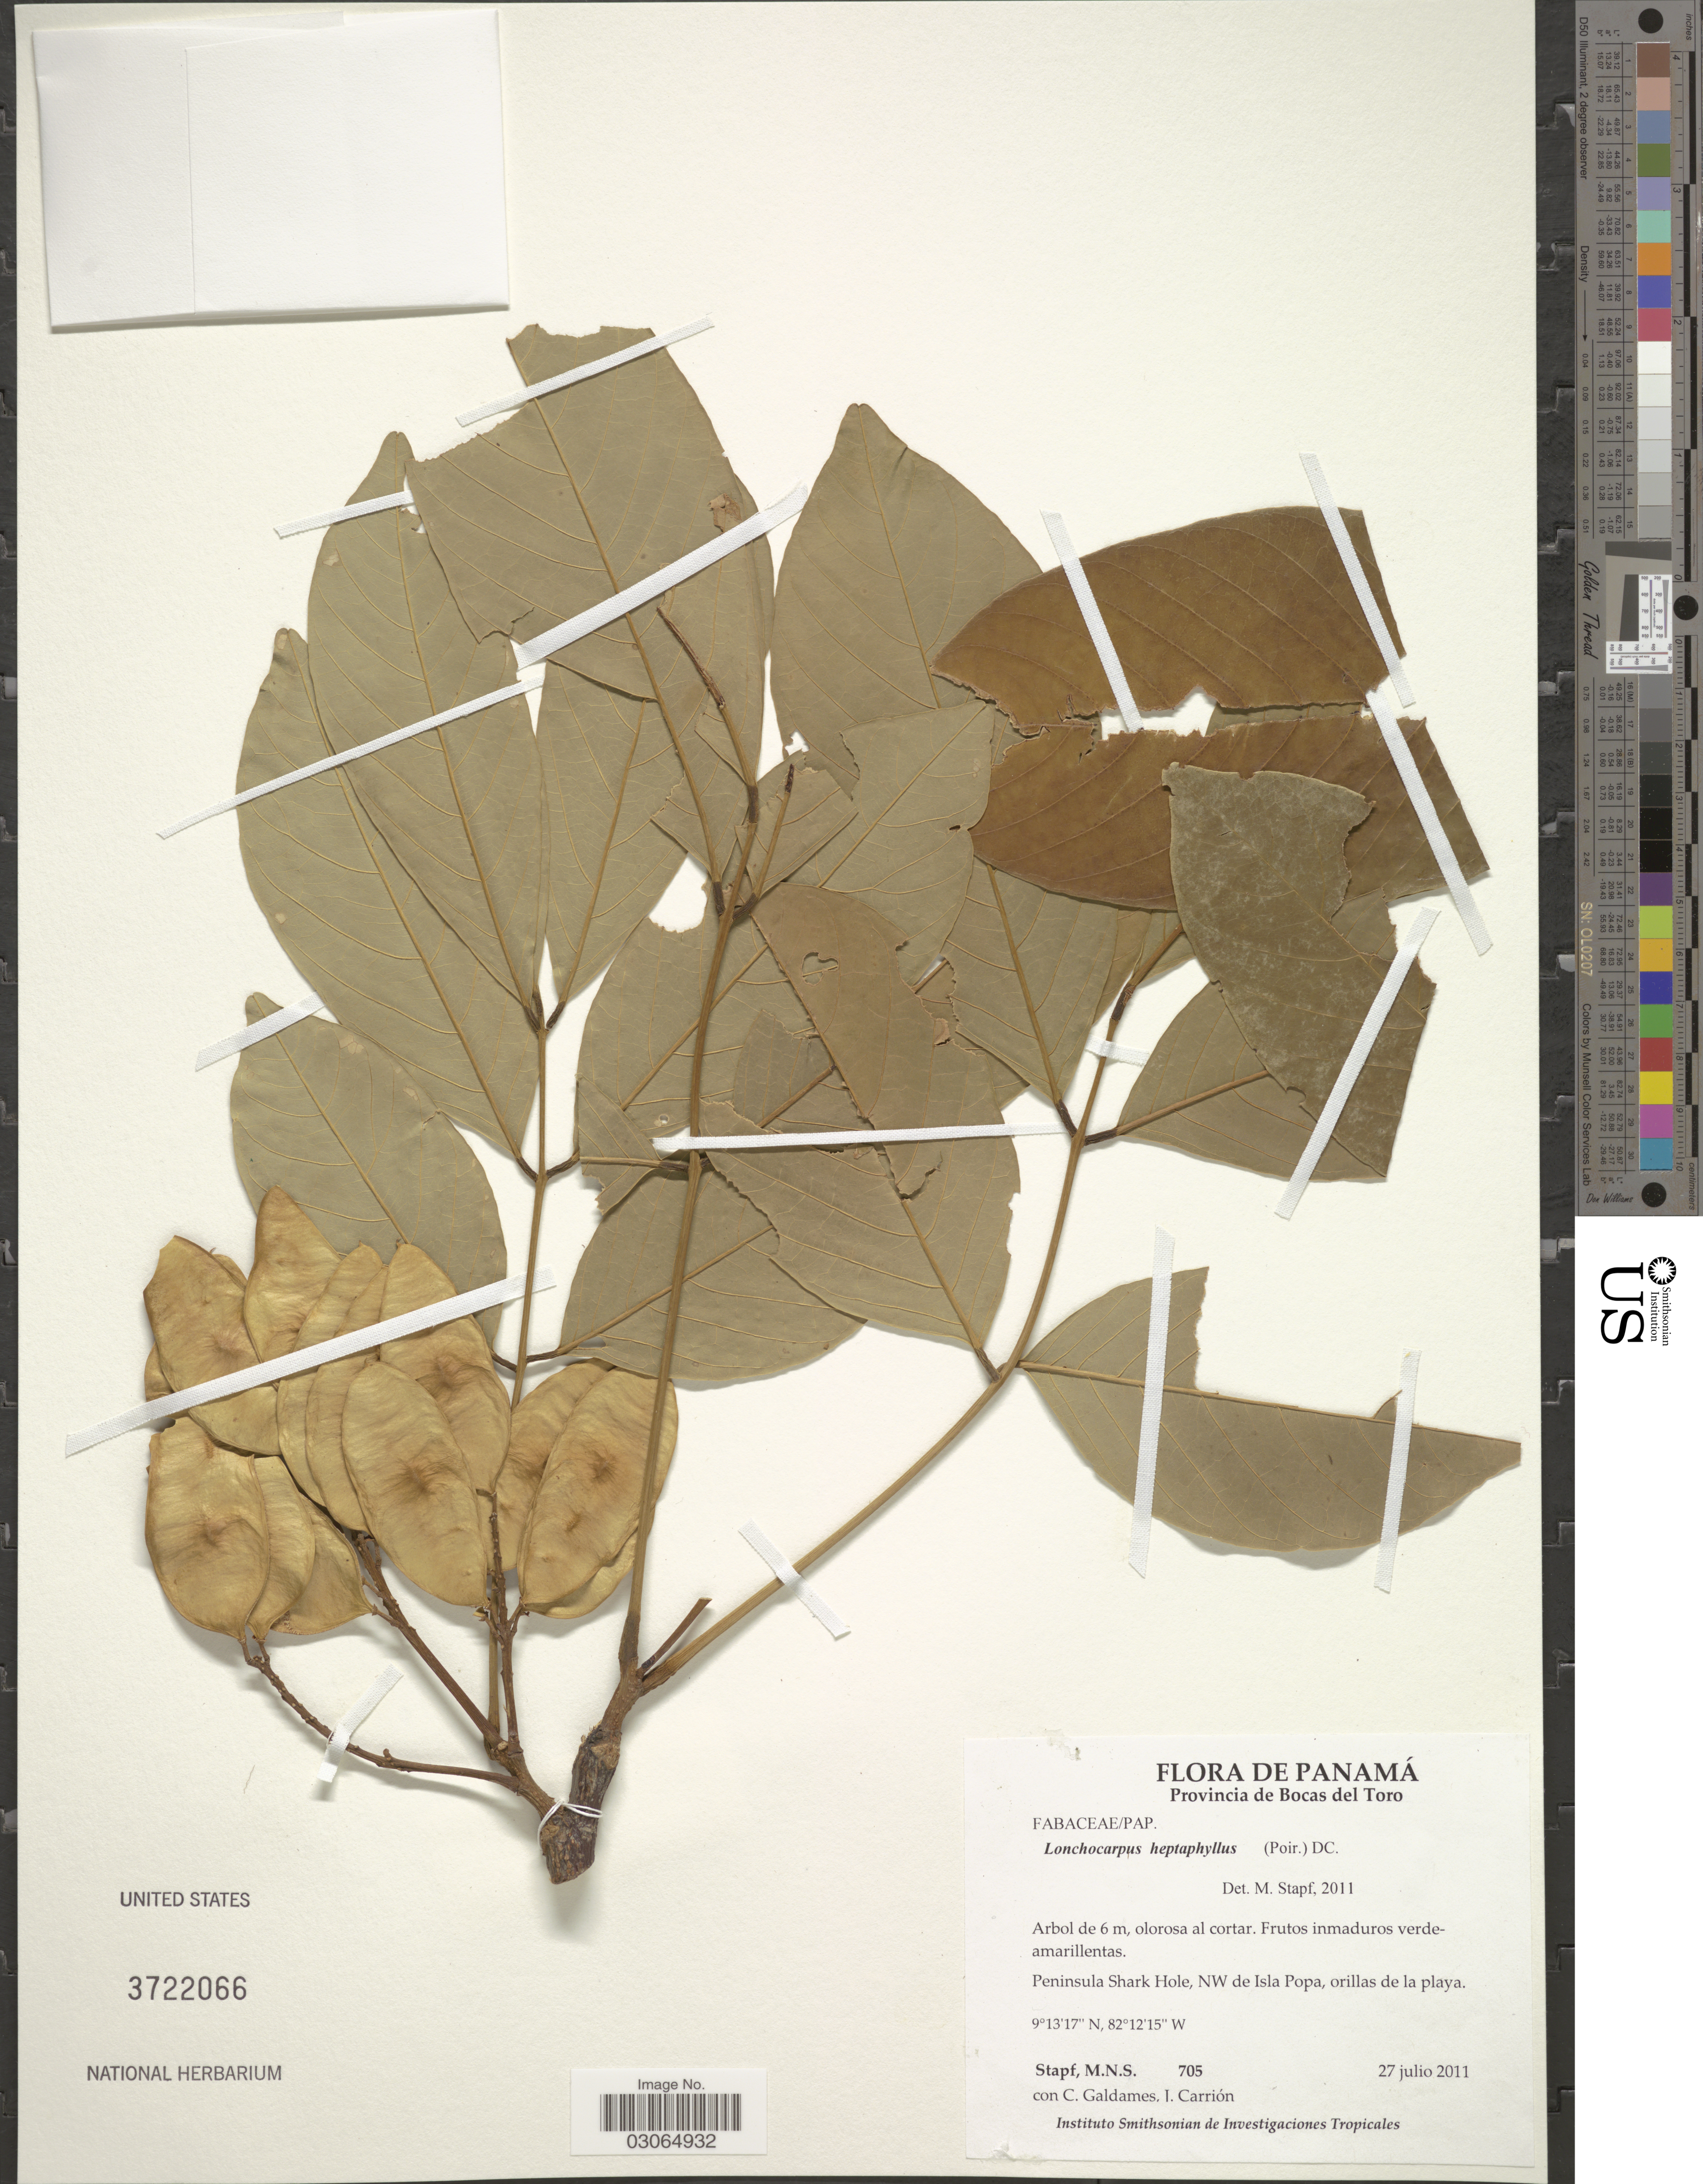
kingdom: Plantae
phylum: Tracheophyta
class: Magnoliopsida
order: Fabales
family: Fabaceae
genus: Lonchocarpus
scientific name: Lonchocarpus heptaphyllus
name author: (Poir.) DC.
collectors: M. Stapf, C. Galdames & L. Carrion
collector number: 705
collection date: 2011-07-27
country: Panama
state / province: Bocas del Toro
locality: Peninsula Shark Hole, NW de Isla Popa, orillas de la playa.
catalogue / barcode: US 3722066